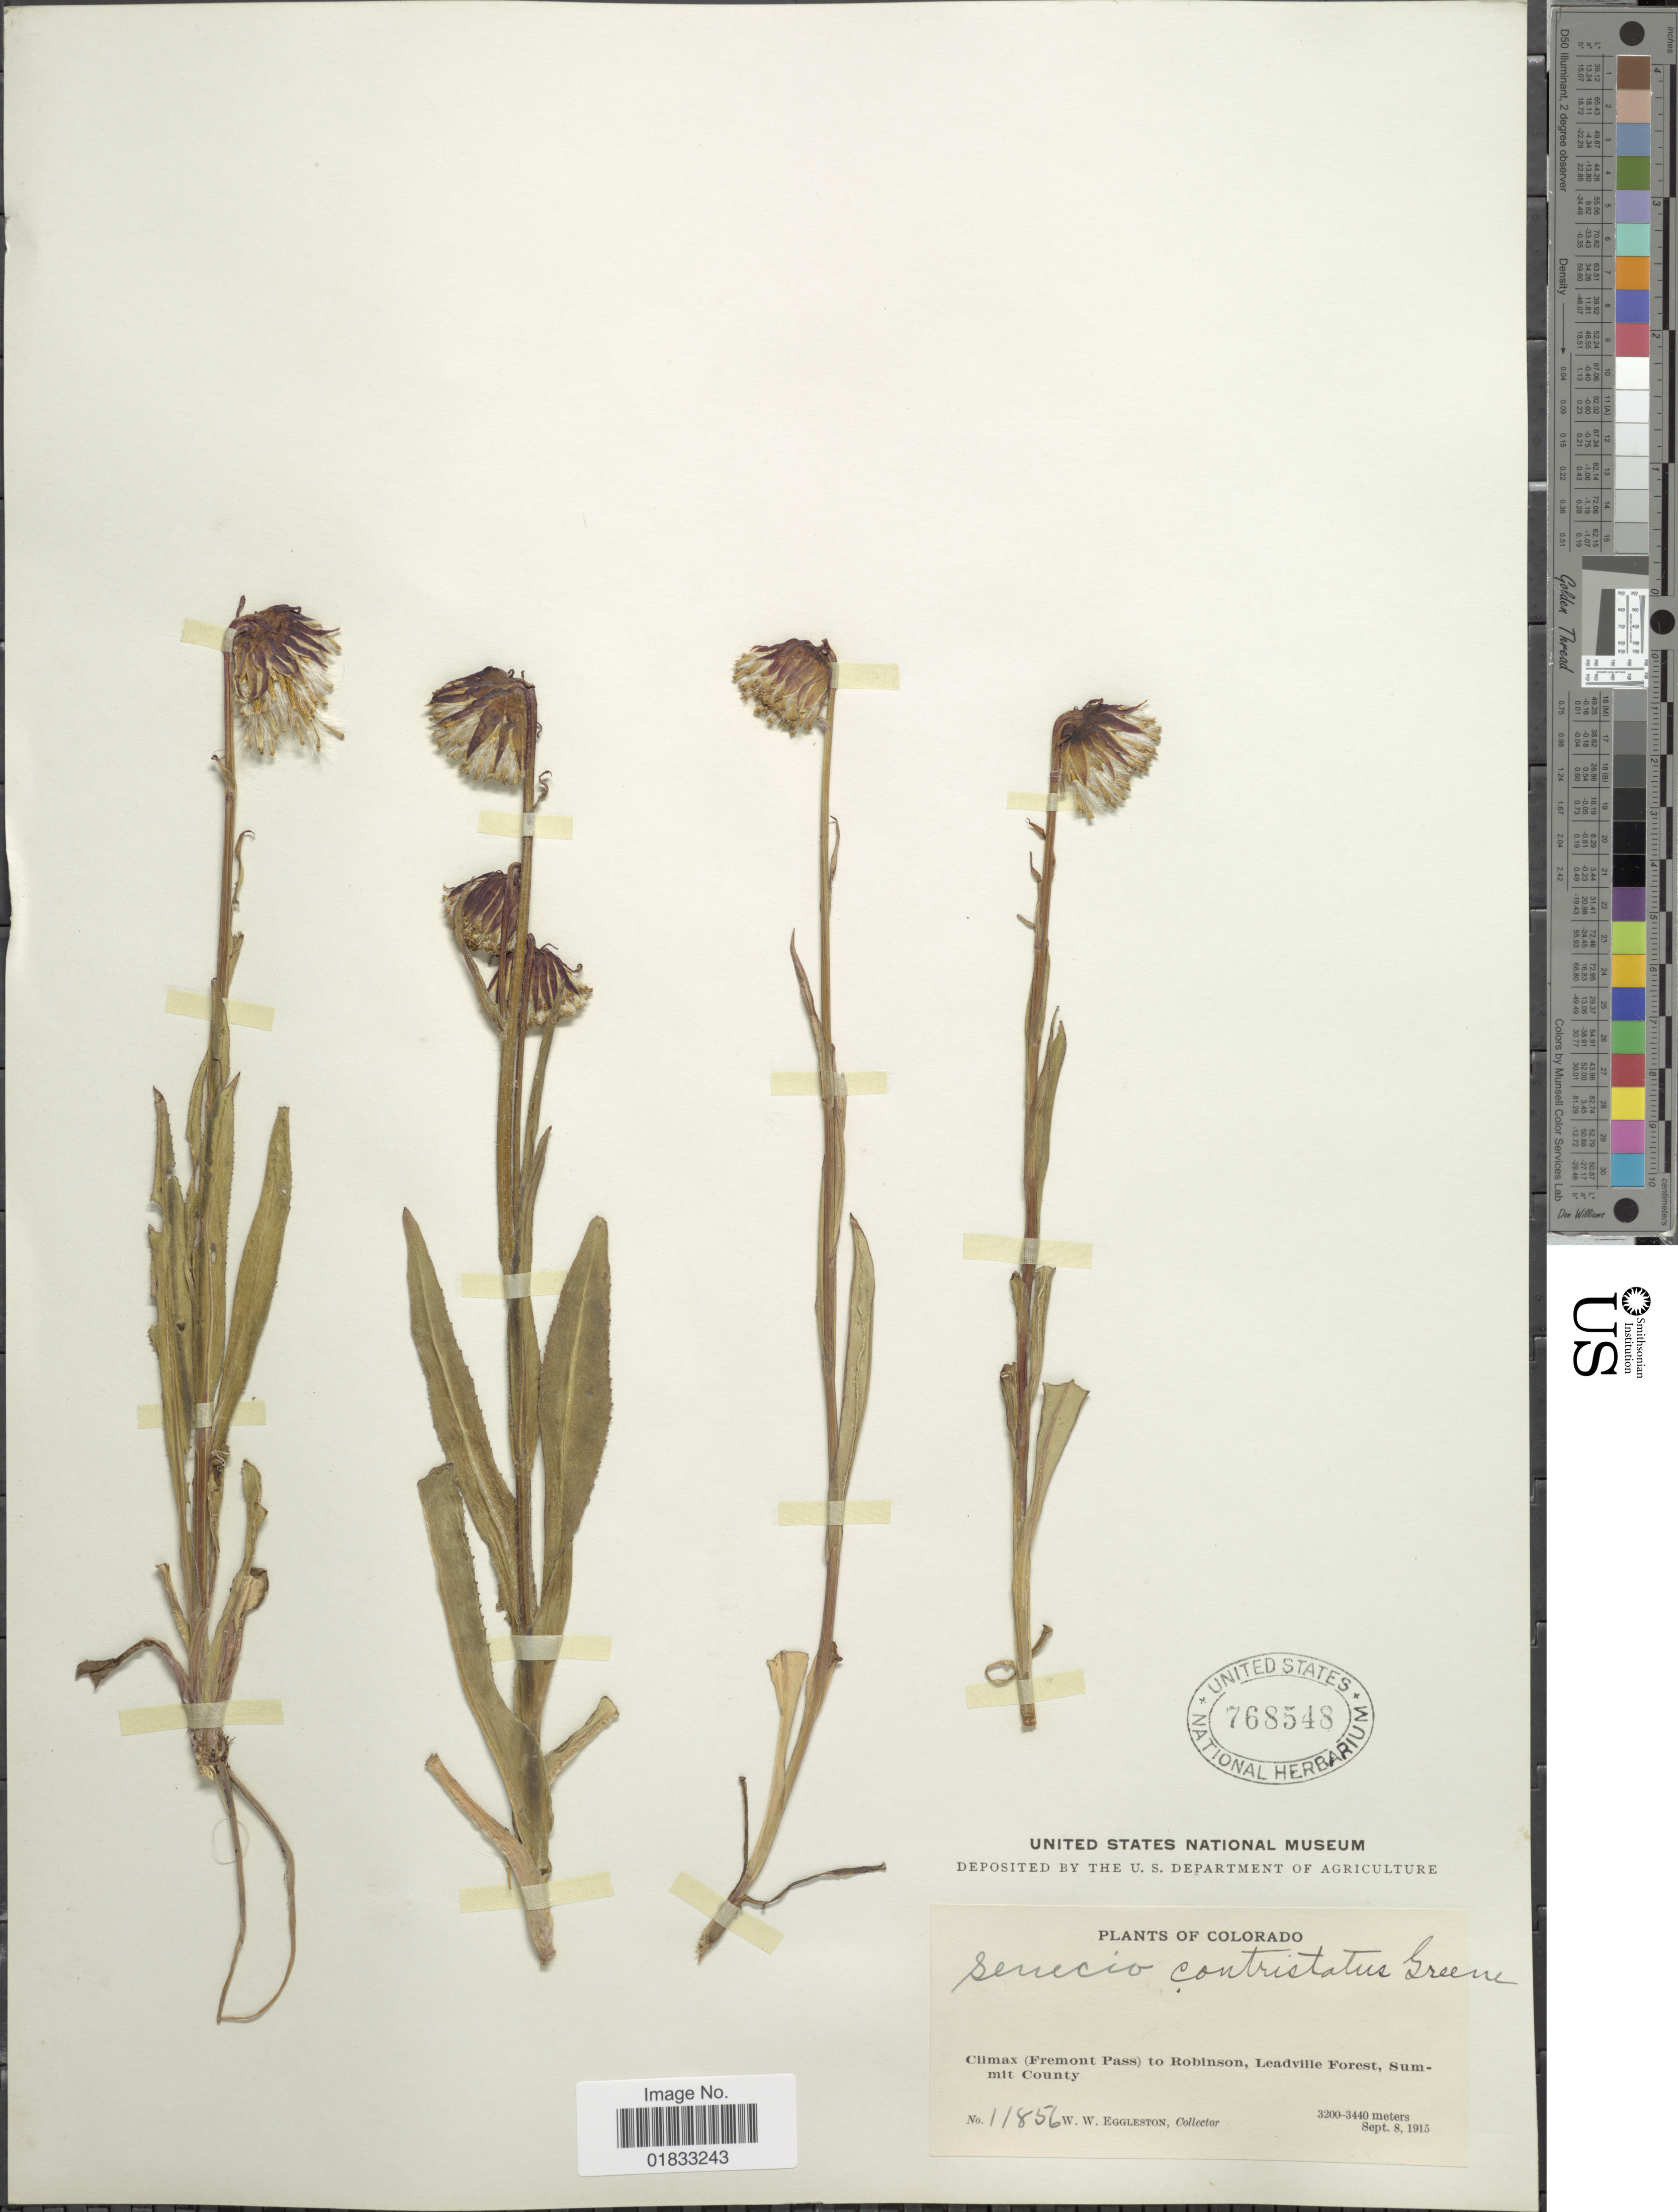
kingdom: Plantae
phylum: Tracheophyta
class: Magnoliopsida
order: Asterales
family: Asteraceae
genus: Senecio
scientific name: Senecio chloranthus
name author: Greene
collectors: W. W. Eggleston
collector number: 11856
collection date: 1915-09-08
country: United States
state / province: Colorado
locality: Climax (Fremont Pass) to Robinson, Leadville Forest, Summit County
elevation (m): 3200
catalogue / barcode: US 768548